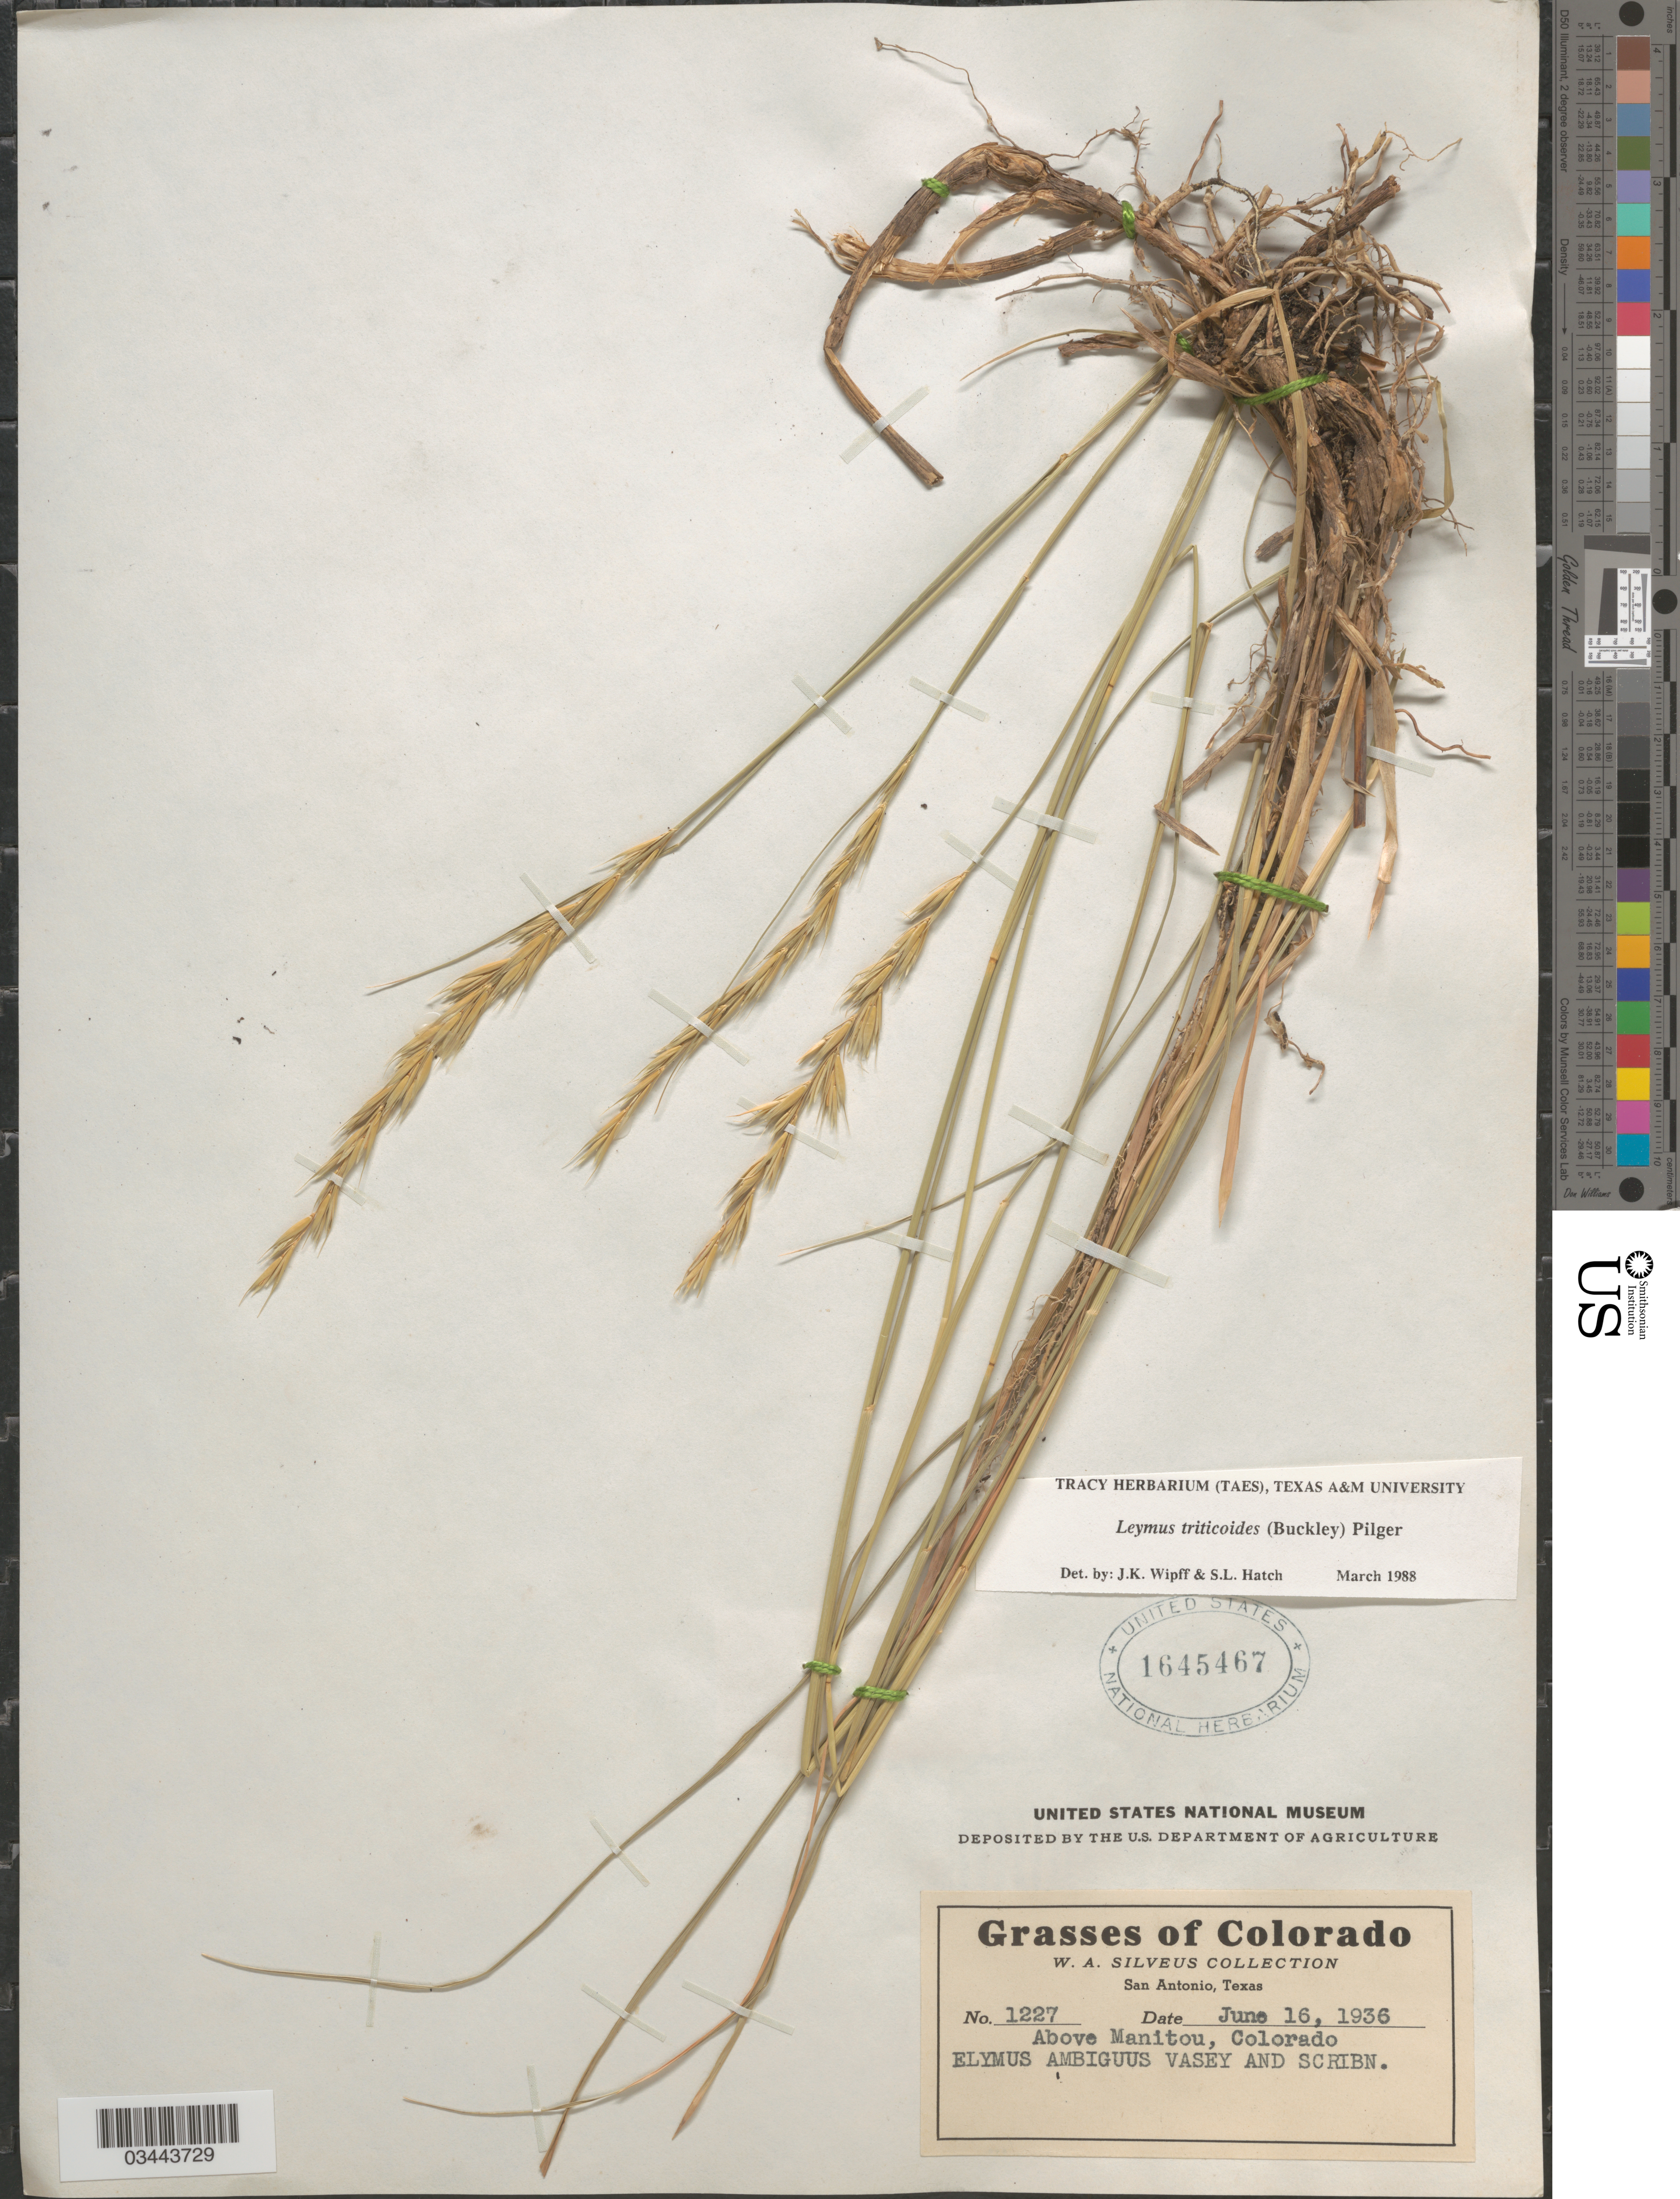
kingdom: Plantae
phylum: Tracheophyta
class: Liliopsida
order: Poales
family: Poaceae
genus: Leymus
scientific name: Leymus triticoides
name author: (Buckley) Pilg.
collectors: W. Silveus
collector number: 1227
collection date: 1936-06-16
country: United States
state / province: Colorado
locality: Above Manitou.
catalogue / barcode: US 1645467